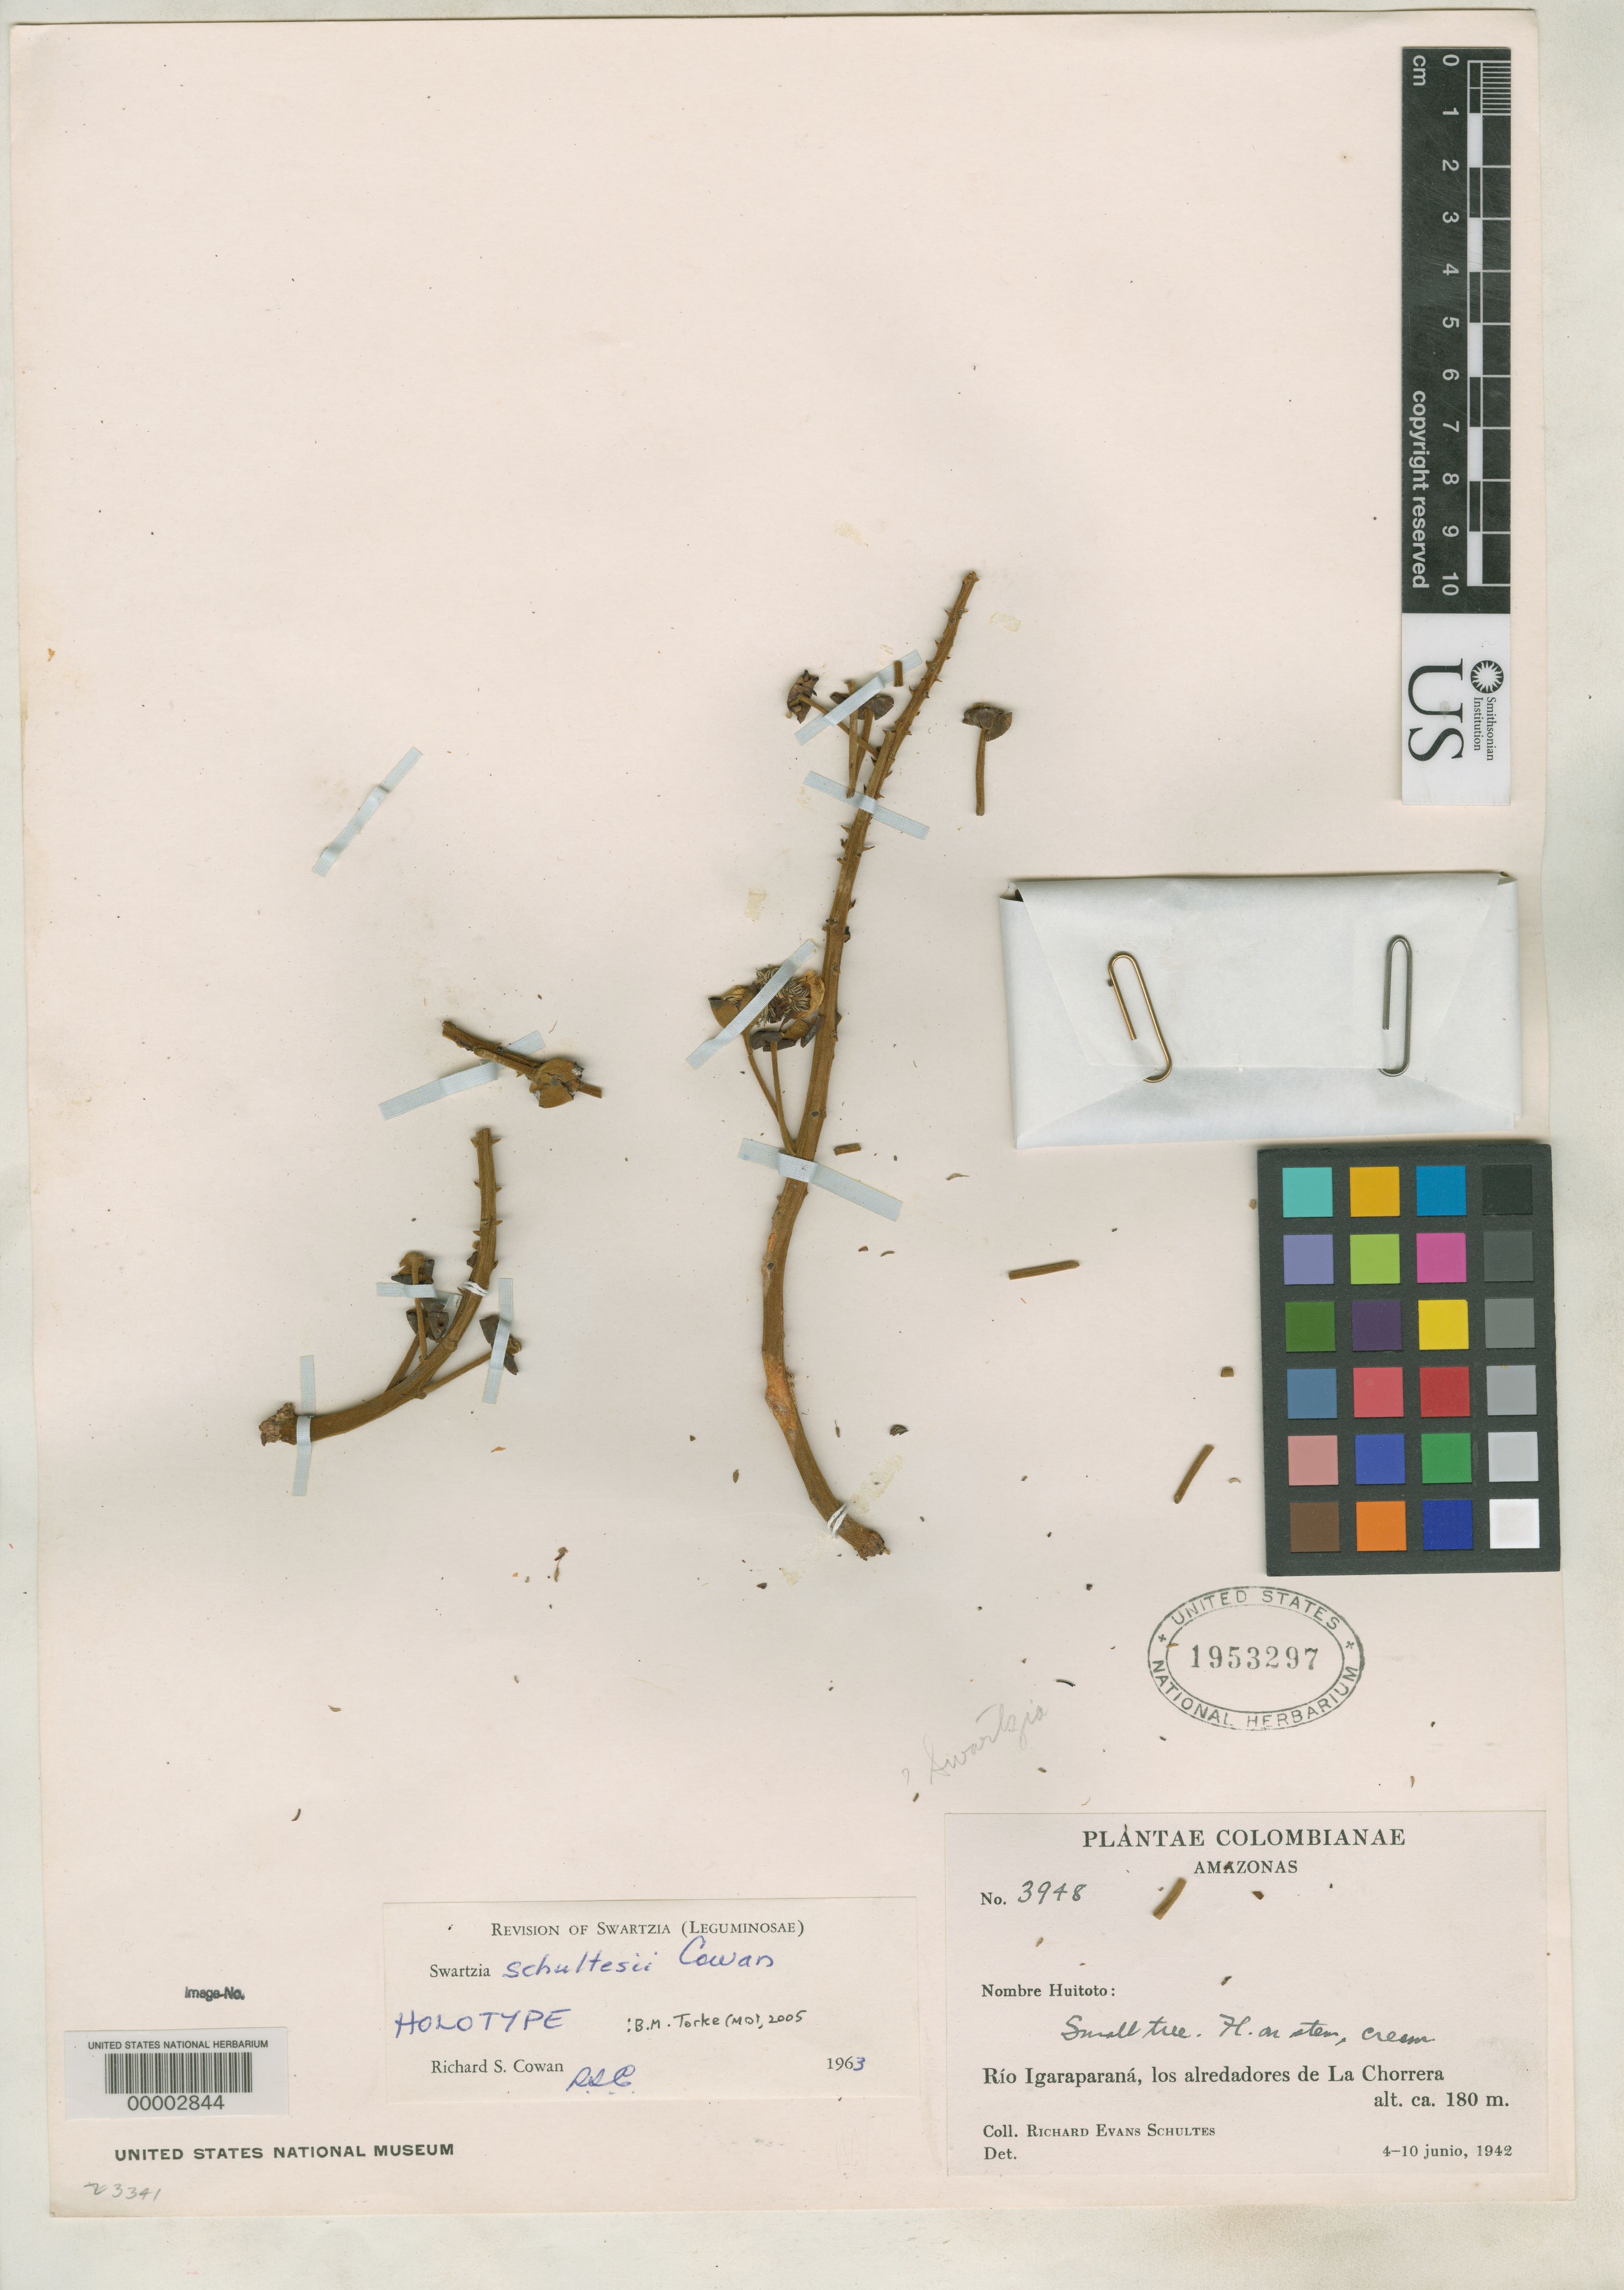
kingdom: Plantae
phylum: Tracheophyta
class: Magnoliopsida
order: Fabales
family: Fabaceae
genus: Swartzia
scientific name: Swartzia schultesii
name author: R.S. Cowan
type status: Holotype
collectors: R. E. Schultes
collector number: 3948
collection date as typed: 04 Jun 1942 to 10 Jun 1942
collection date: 1942-06-04/1942-06-10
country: Colombia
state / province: Amazônas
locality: La Chorrera, Rio Igara Paraná.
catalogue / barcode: US 1953297